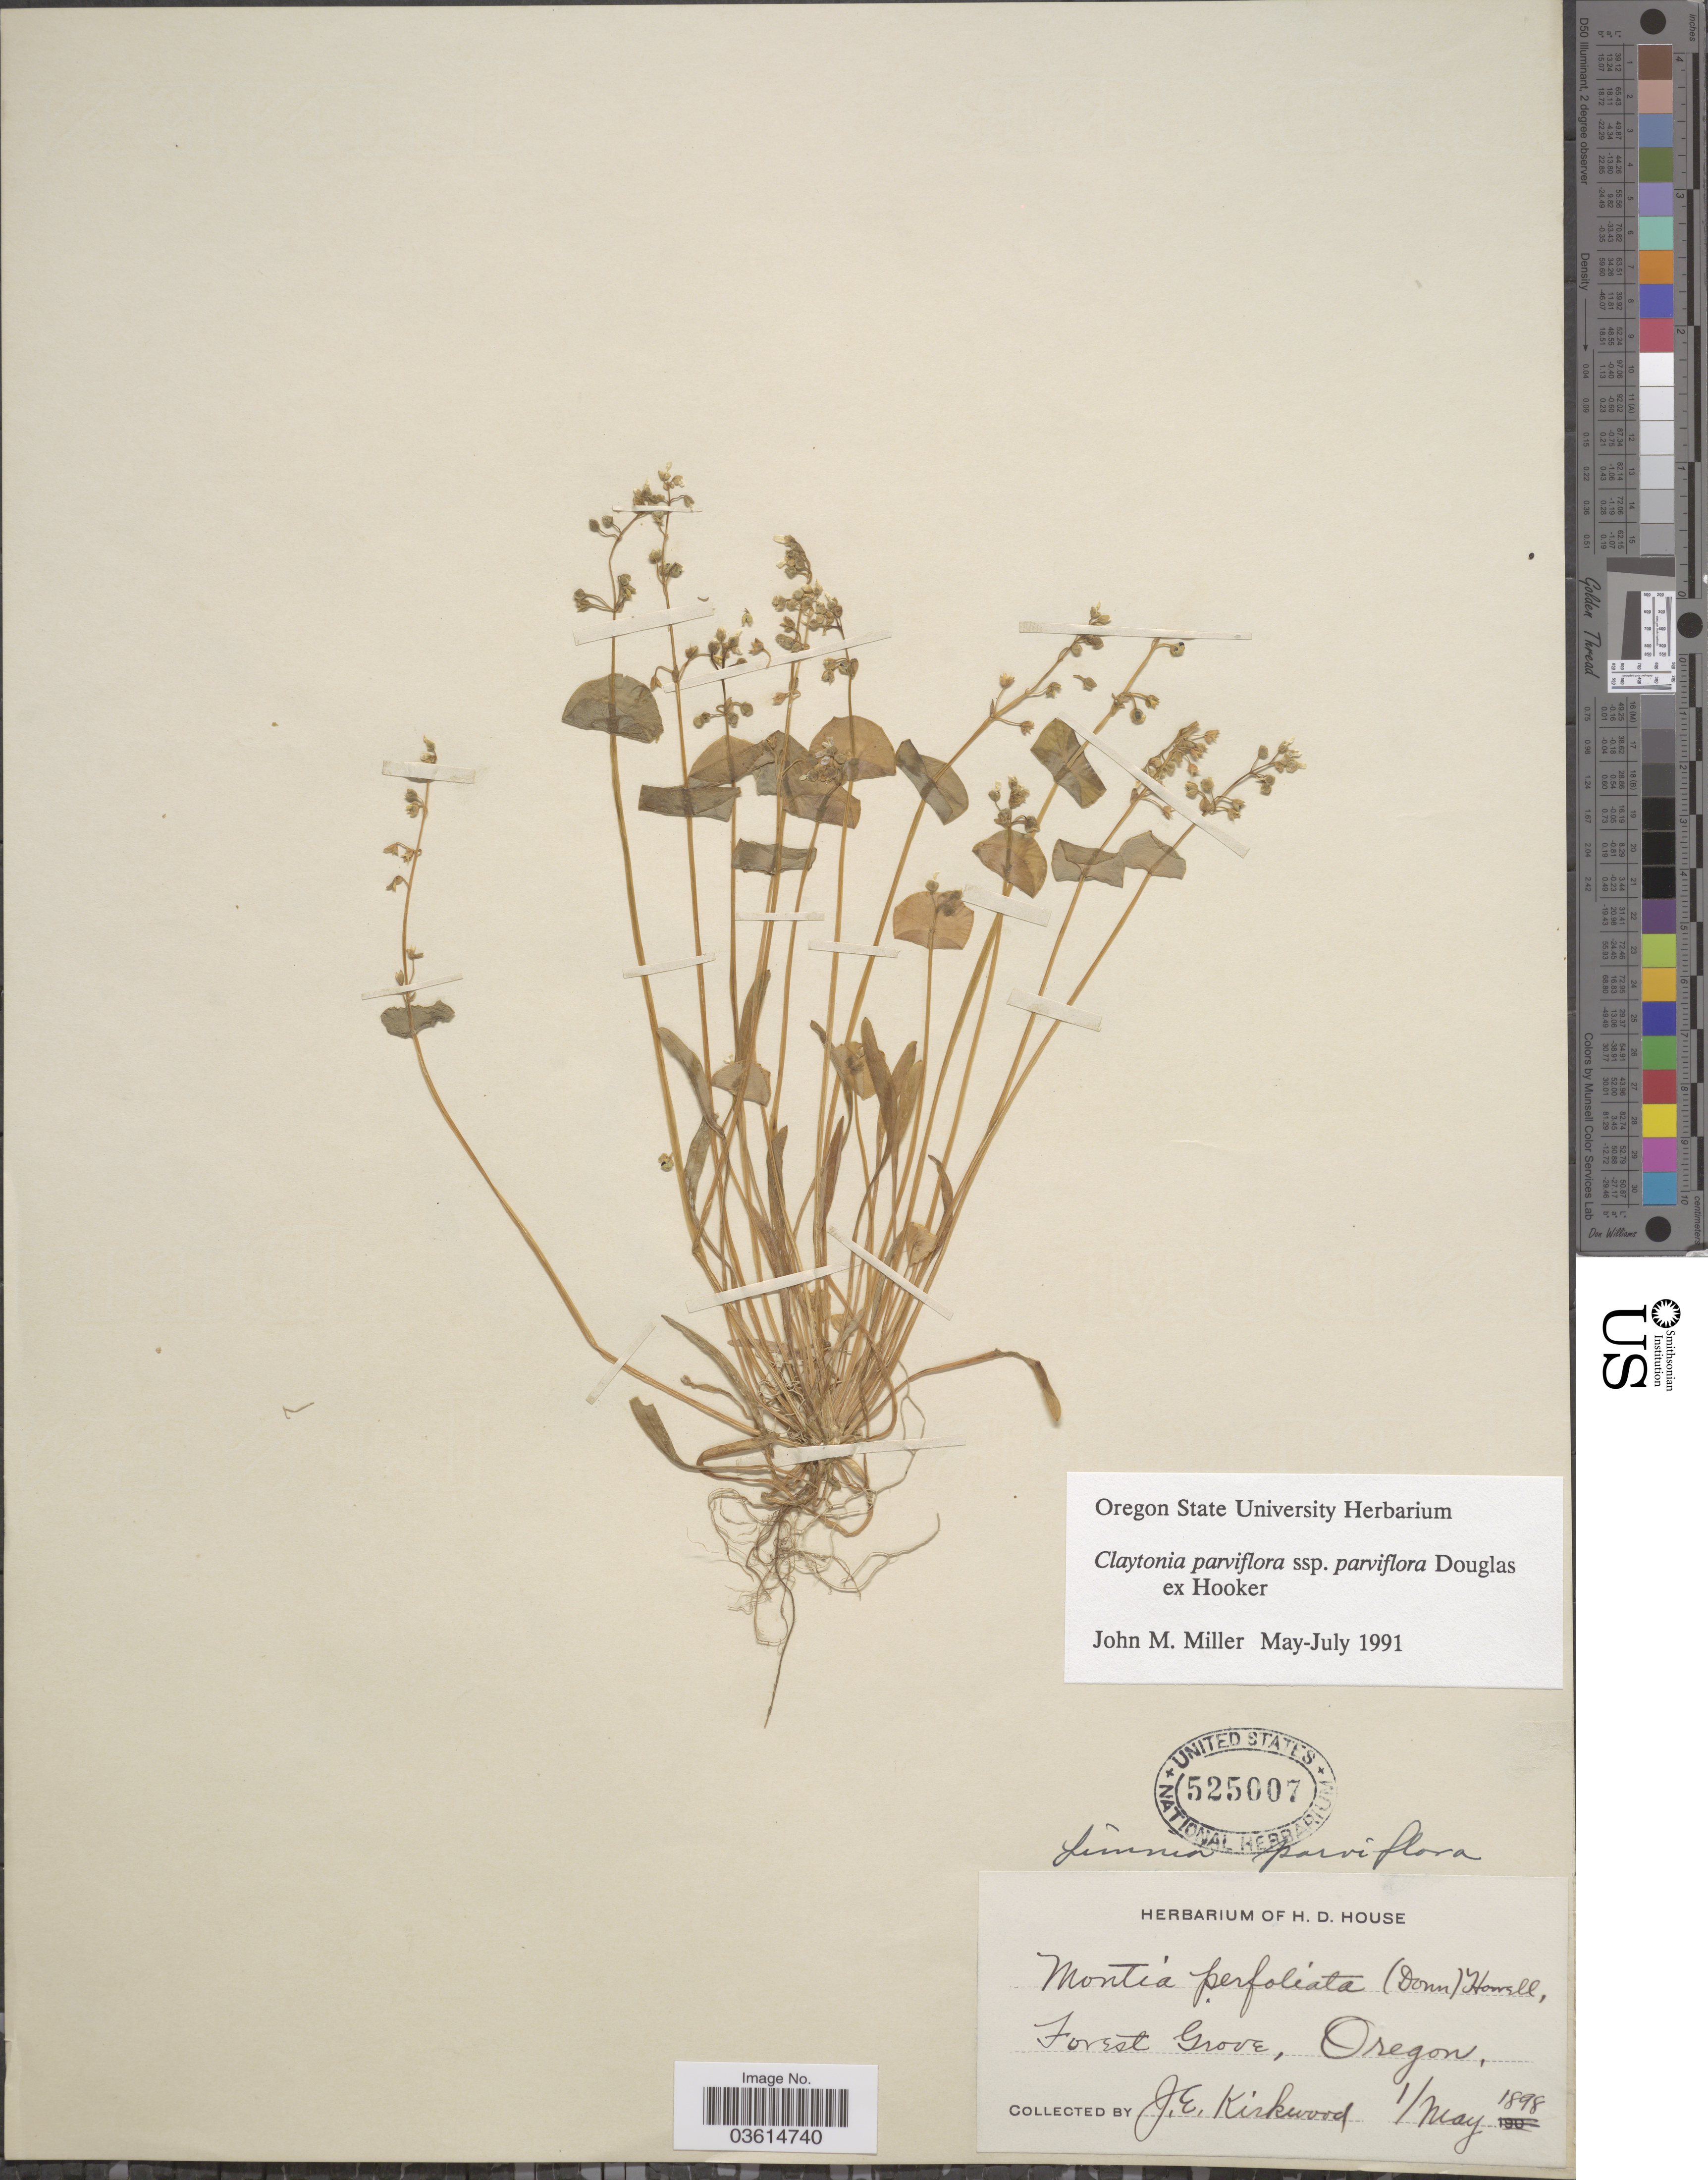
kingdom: Plantae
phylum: Tracheophyta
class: Magnoliopsida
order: Caryophyllales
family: Montiaceae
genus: Claytonia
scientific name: Claytonia parviflora subsp. parviflora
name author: Douglas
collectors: J. Kirkwood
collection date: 1898-05-01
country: United States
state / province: Oregon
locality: Forest Grove.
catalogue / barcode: US 525007